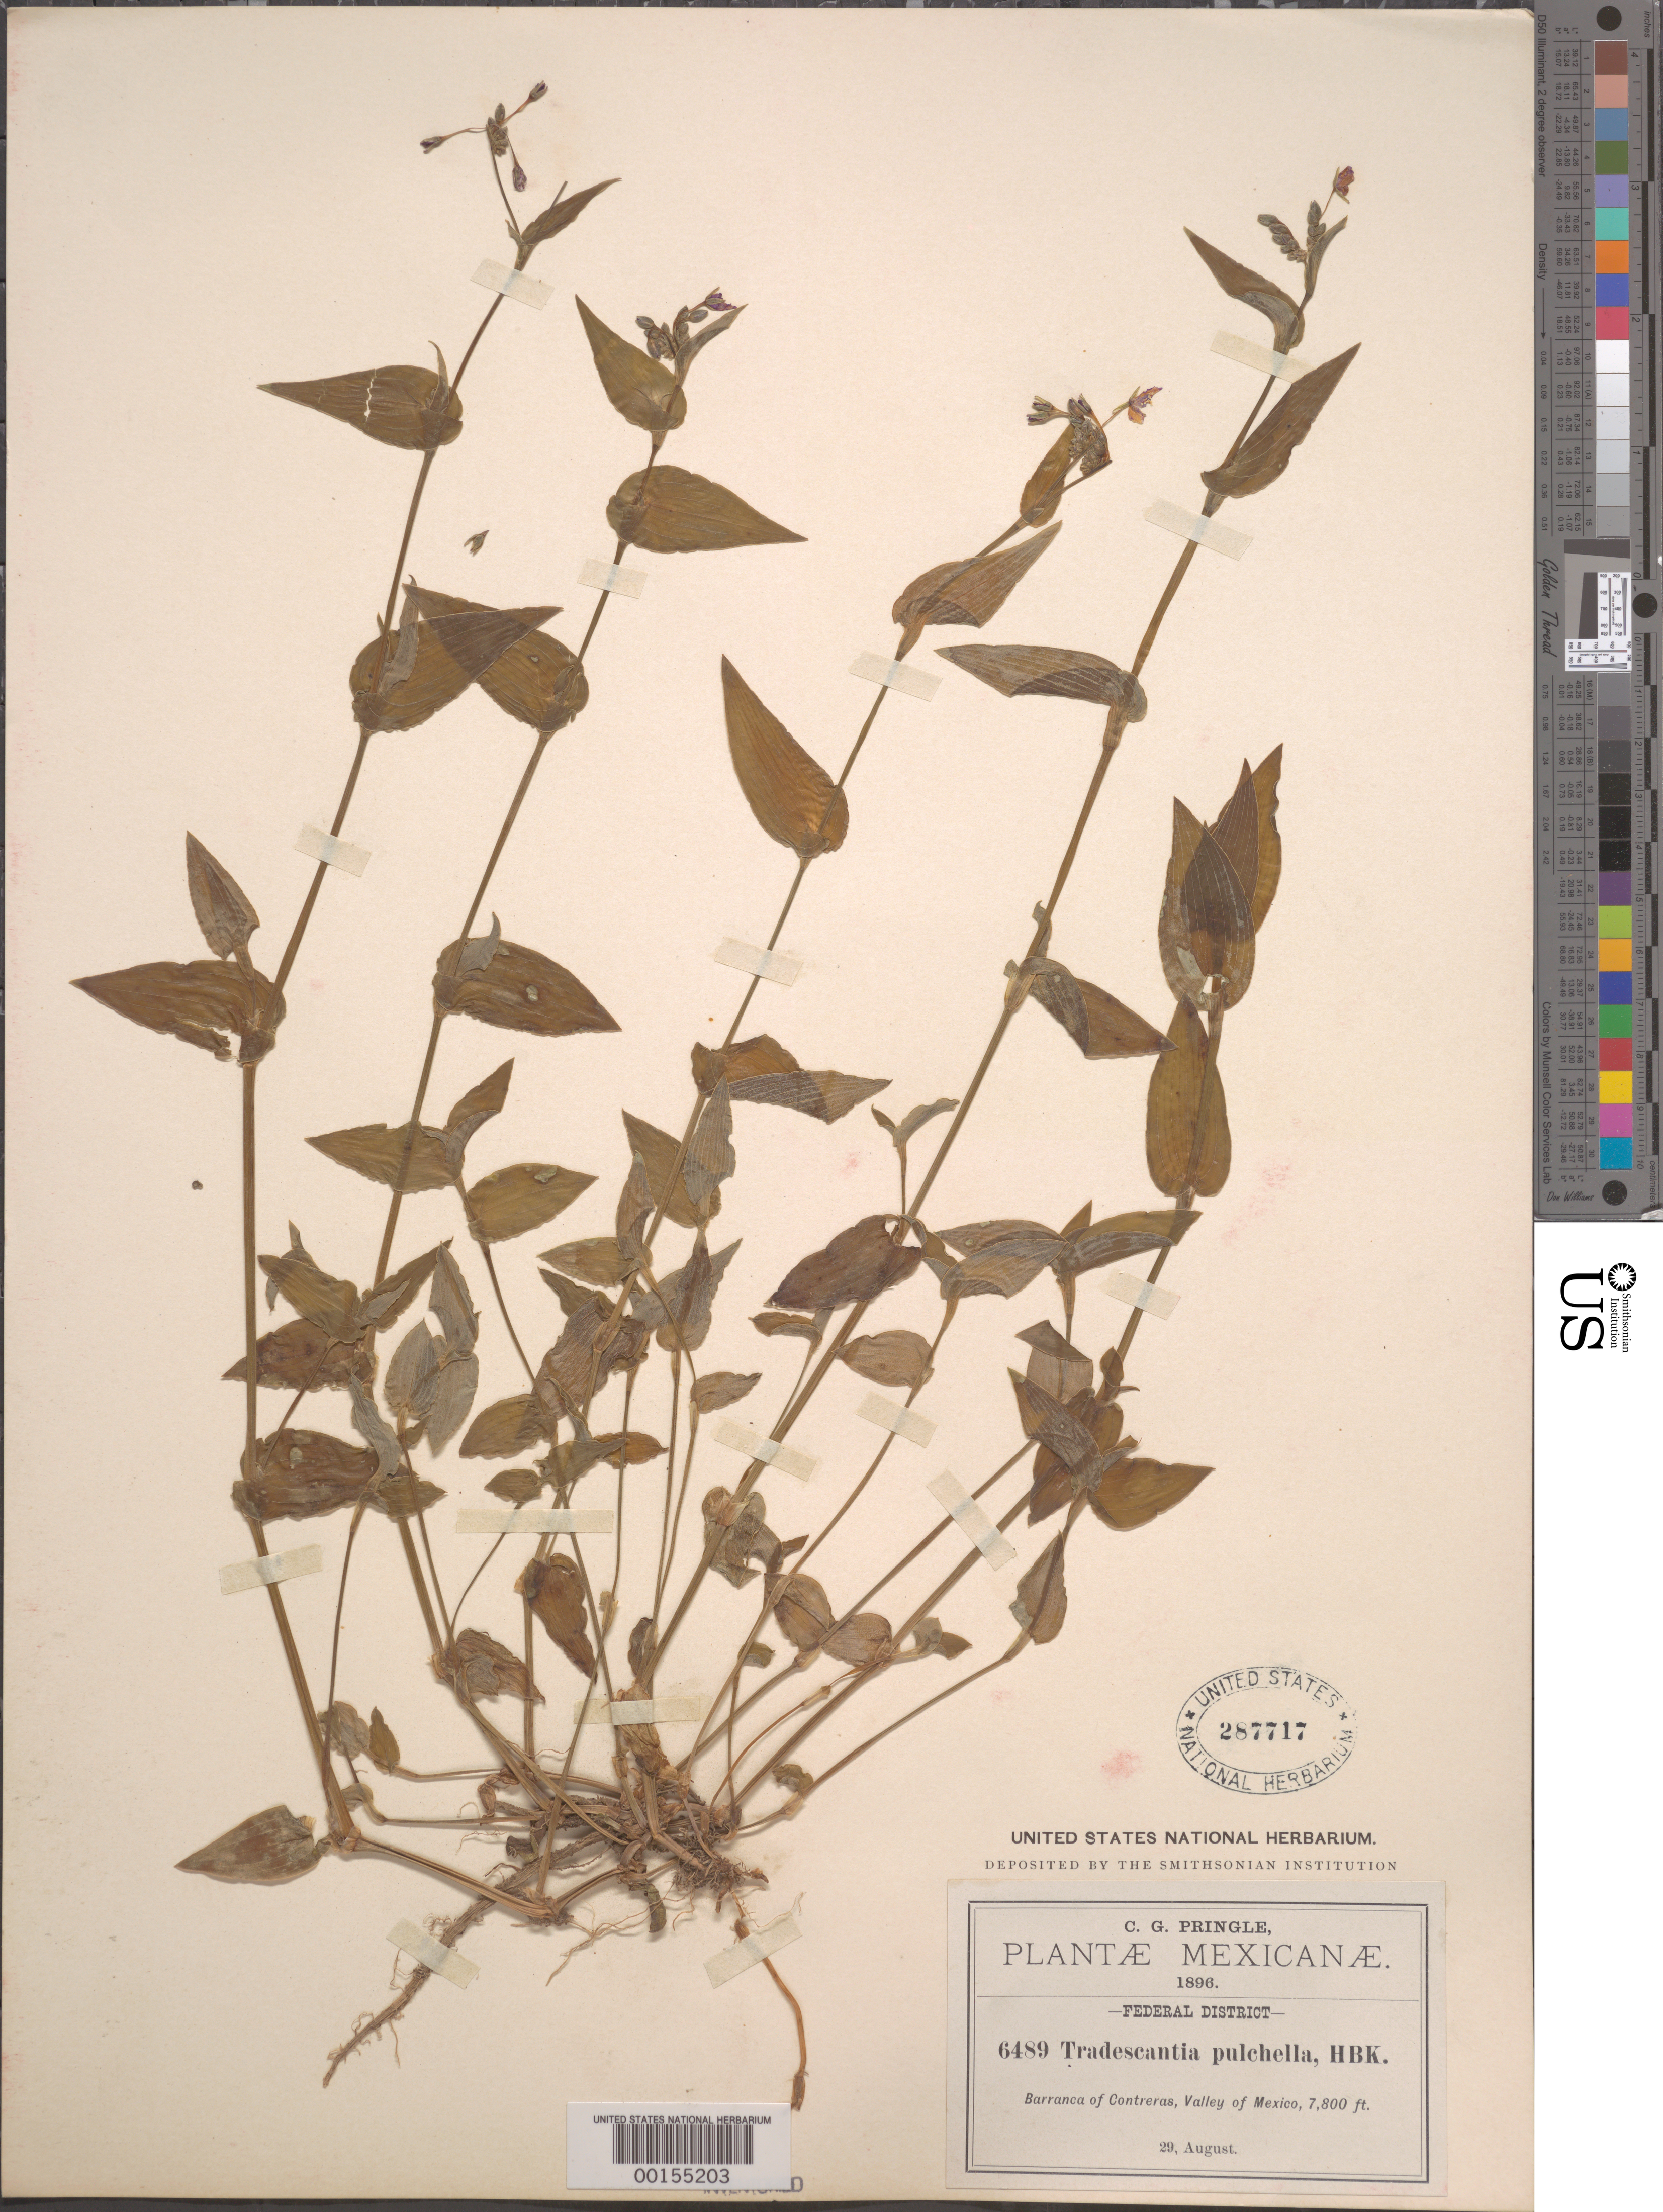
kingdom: Plantae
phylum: Tracheophyta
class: Liliopsida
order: Commelinales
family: Commelinaceae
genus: Gibasis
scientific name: Gibasis pulchella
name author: (Kunth) Raf.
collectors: C. G. Pringle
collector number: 6489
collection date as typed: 29 Aug 1896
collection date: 1896-08-29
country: Mexico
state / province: Distrito Federal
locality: Barranca of Contreras, Valley of Mexico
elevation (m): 2379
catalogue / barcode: US 287717